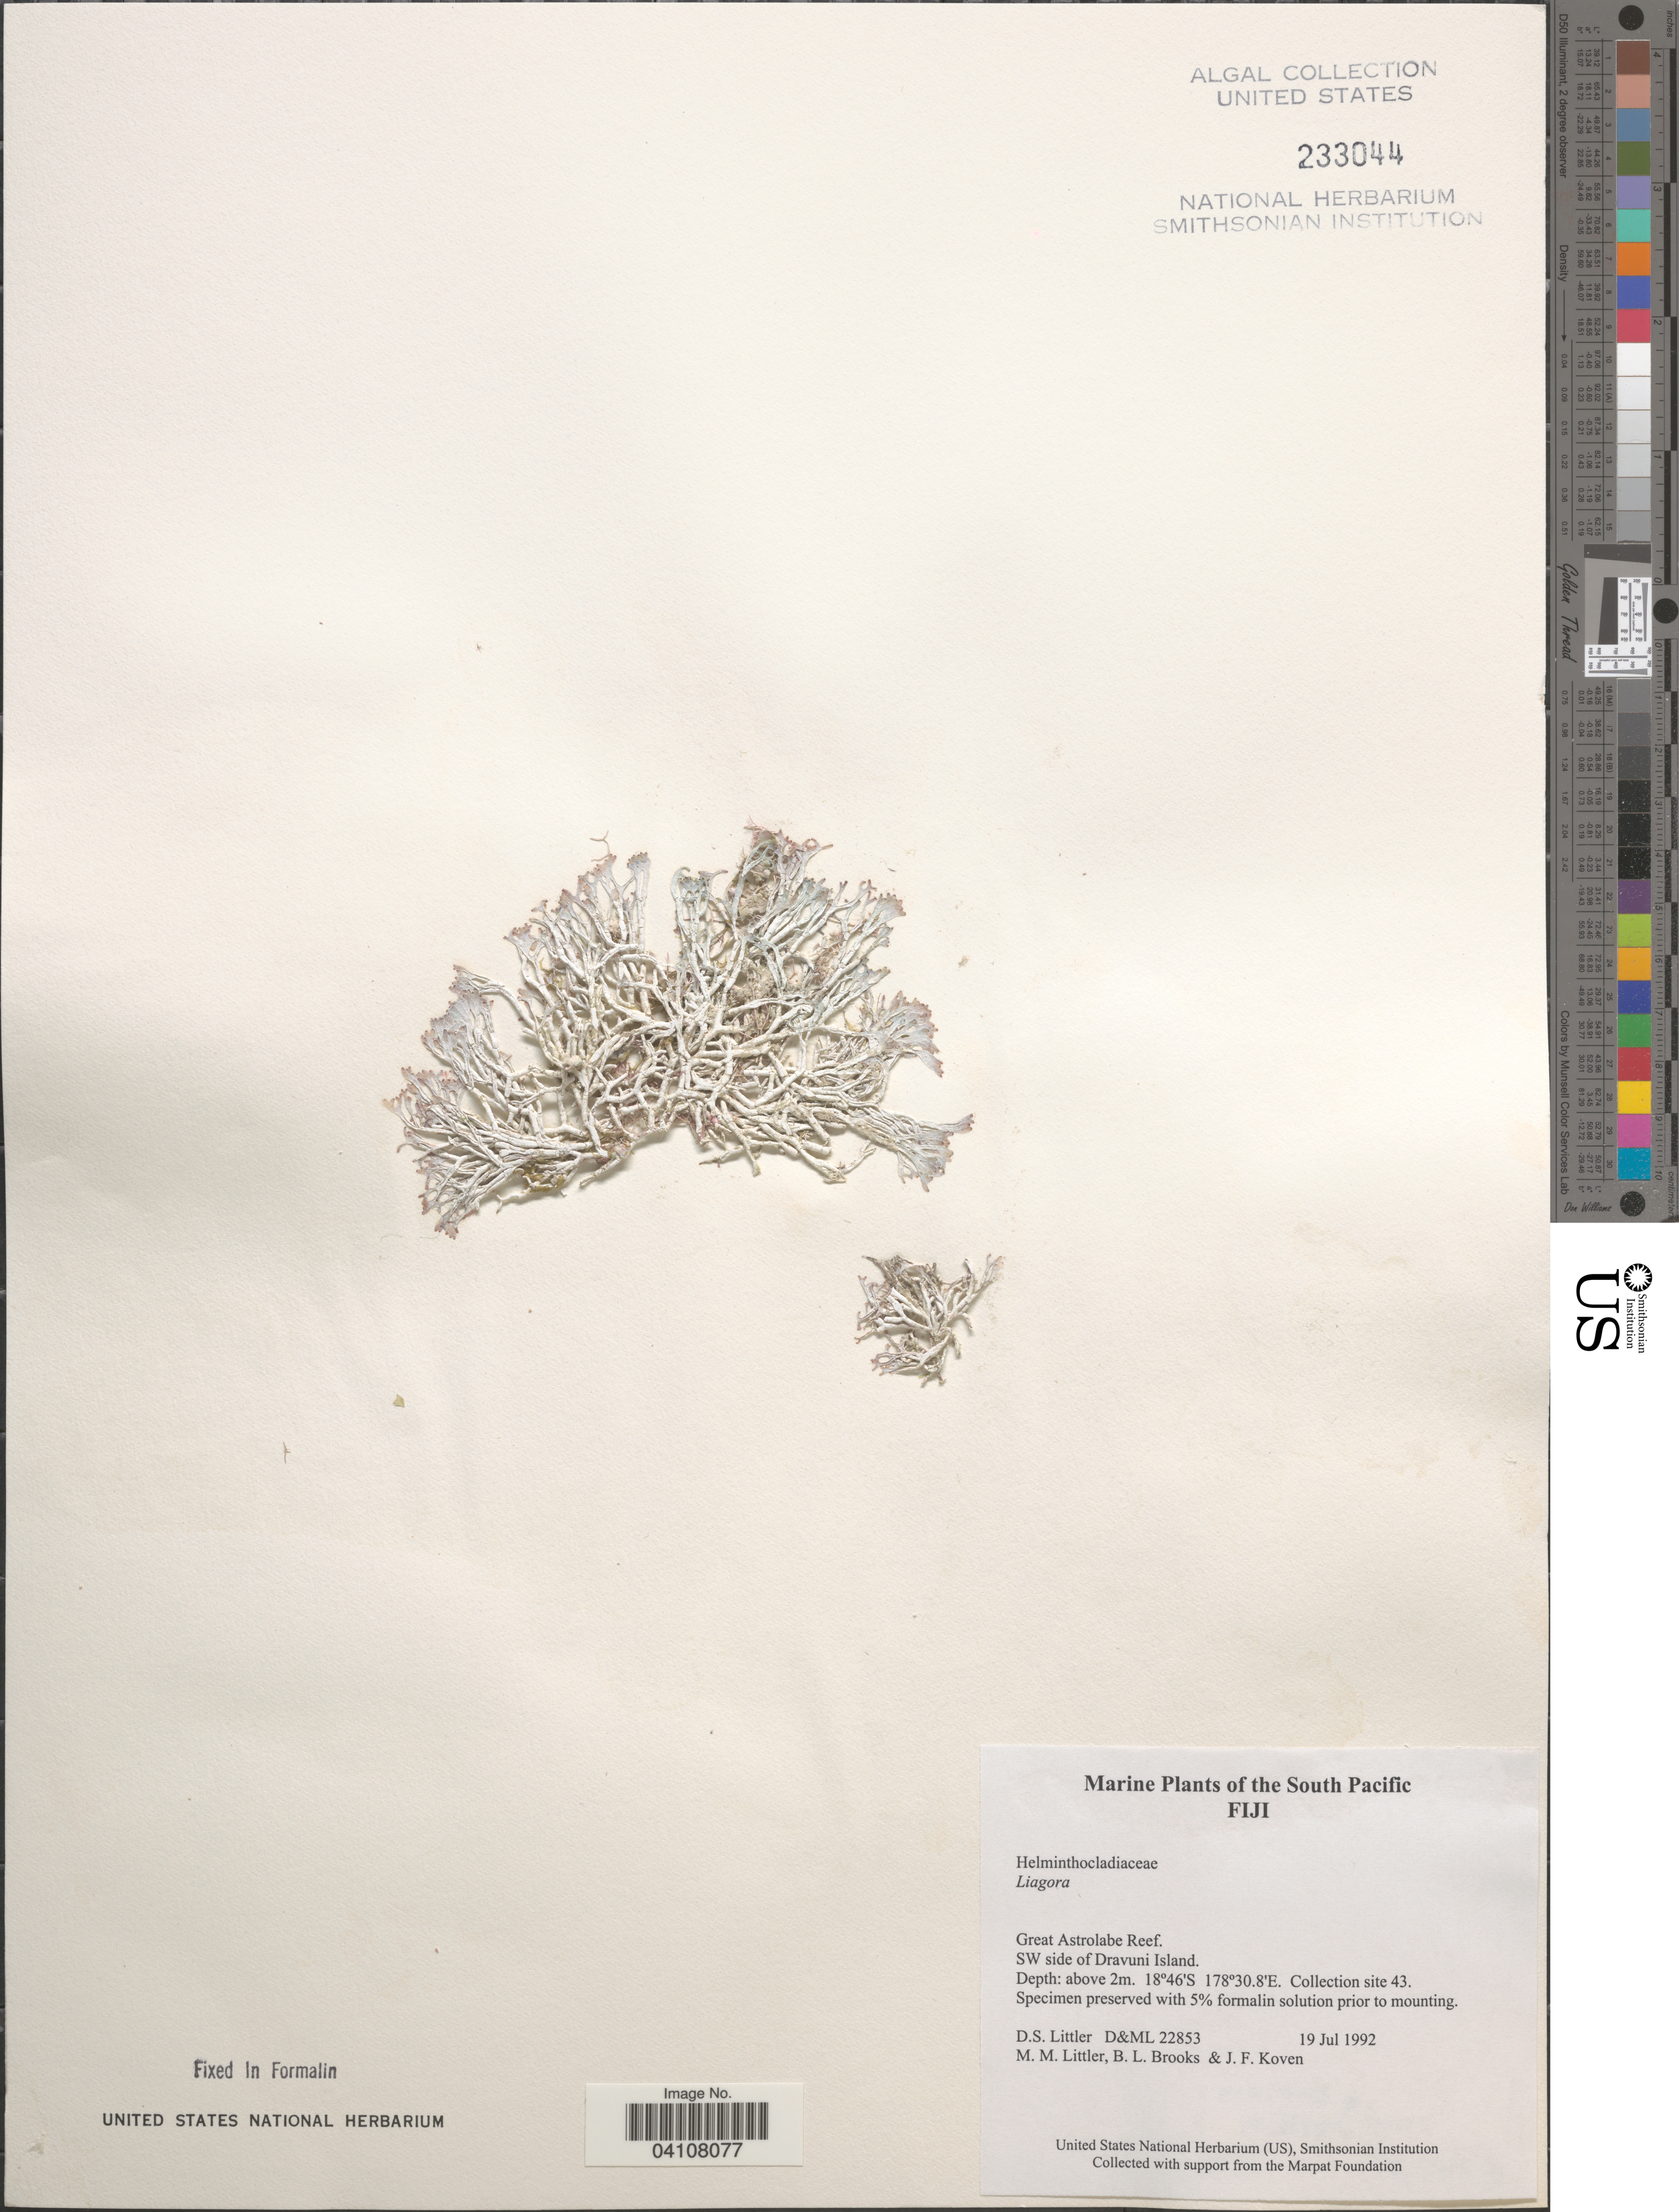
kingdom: Plantae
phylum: Rhodophyta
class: Florideophyceae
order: Nemaliales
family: Liagoraceae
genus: Liagora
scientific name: Liagora sp.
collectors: D. S. Littler, B. Brooks & J. Koven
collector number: D&ML22853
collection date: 1992-07-19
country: Fiji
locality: The South Pacific. Great Astrolabe Reef. SW side of Dravuni Island. Collection site 43.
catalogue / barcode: US 233044